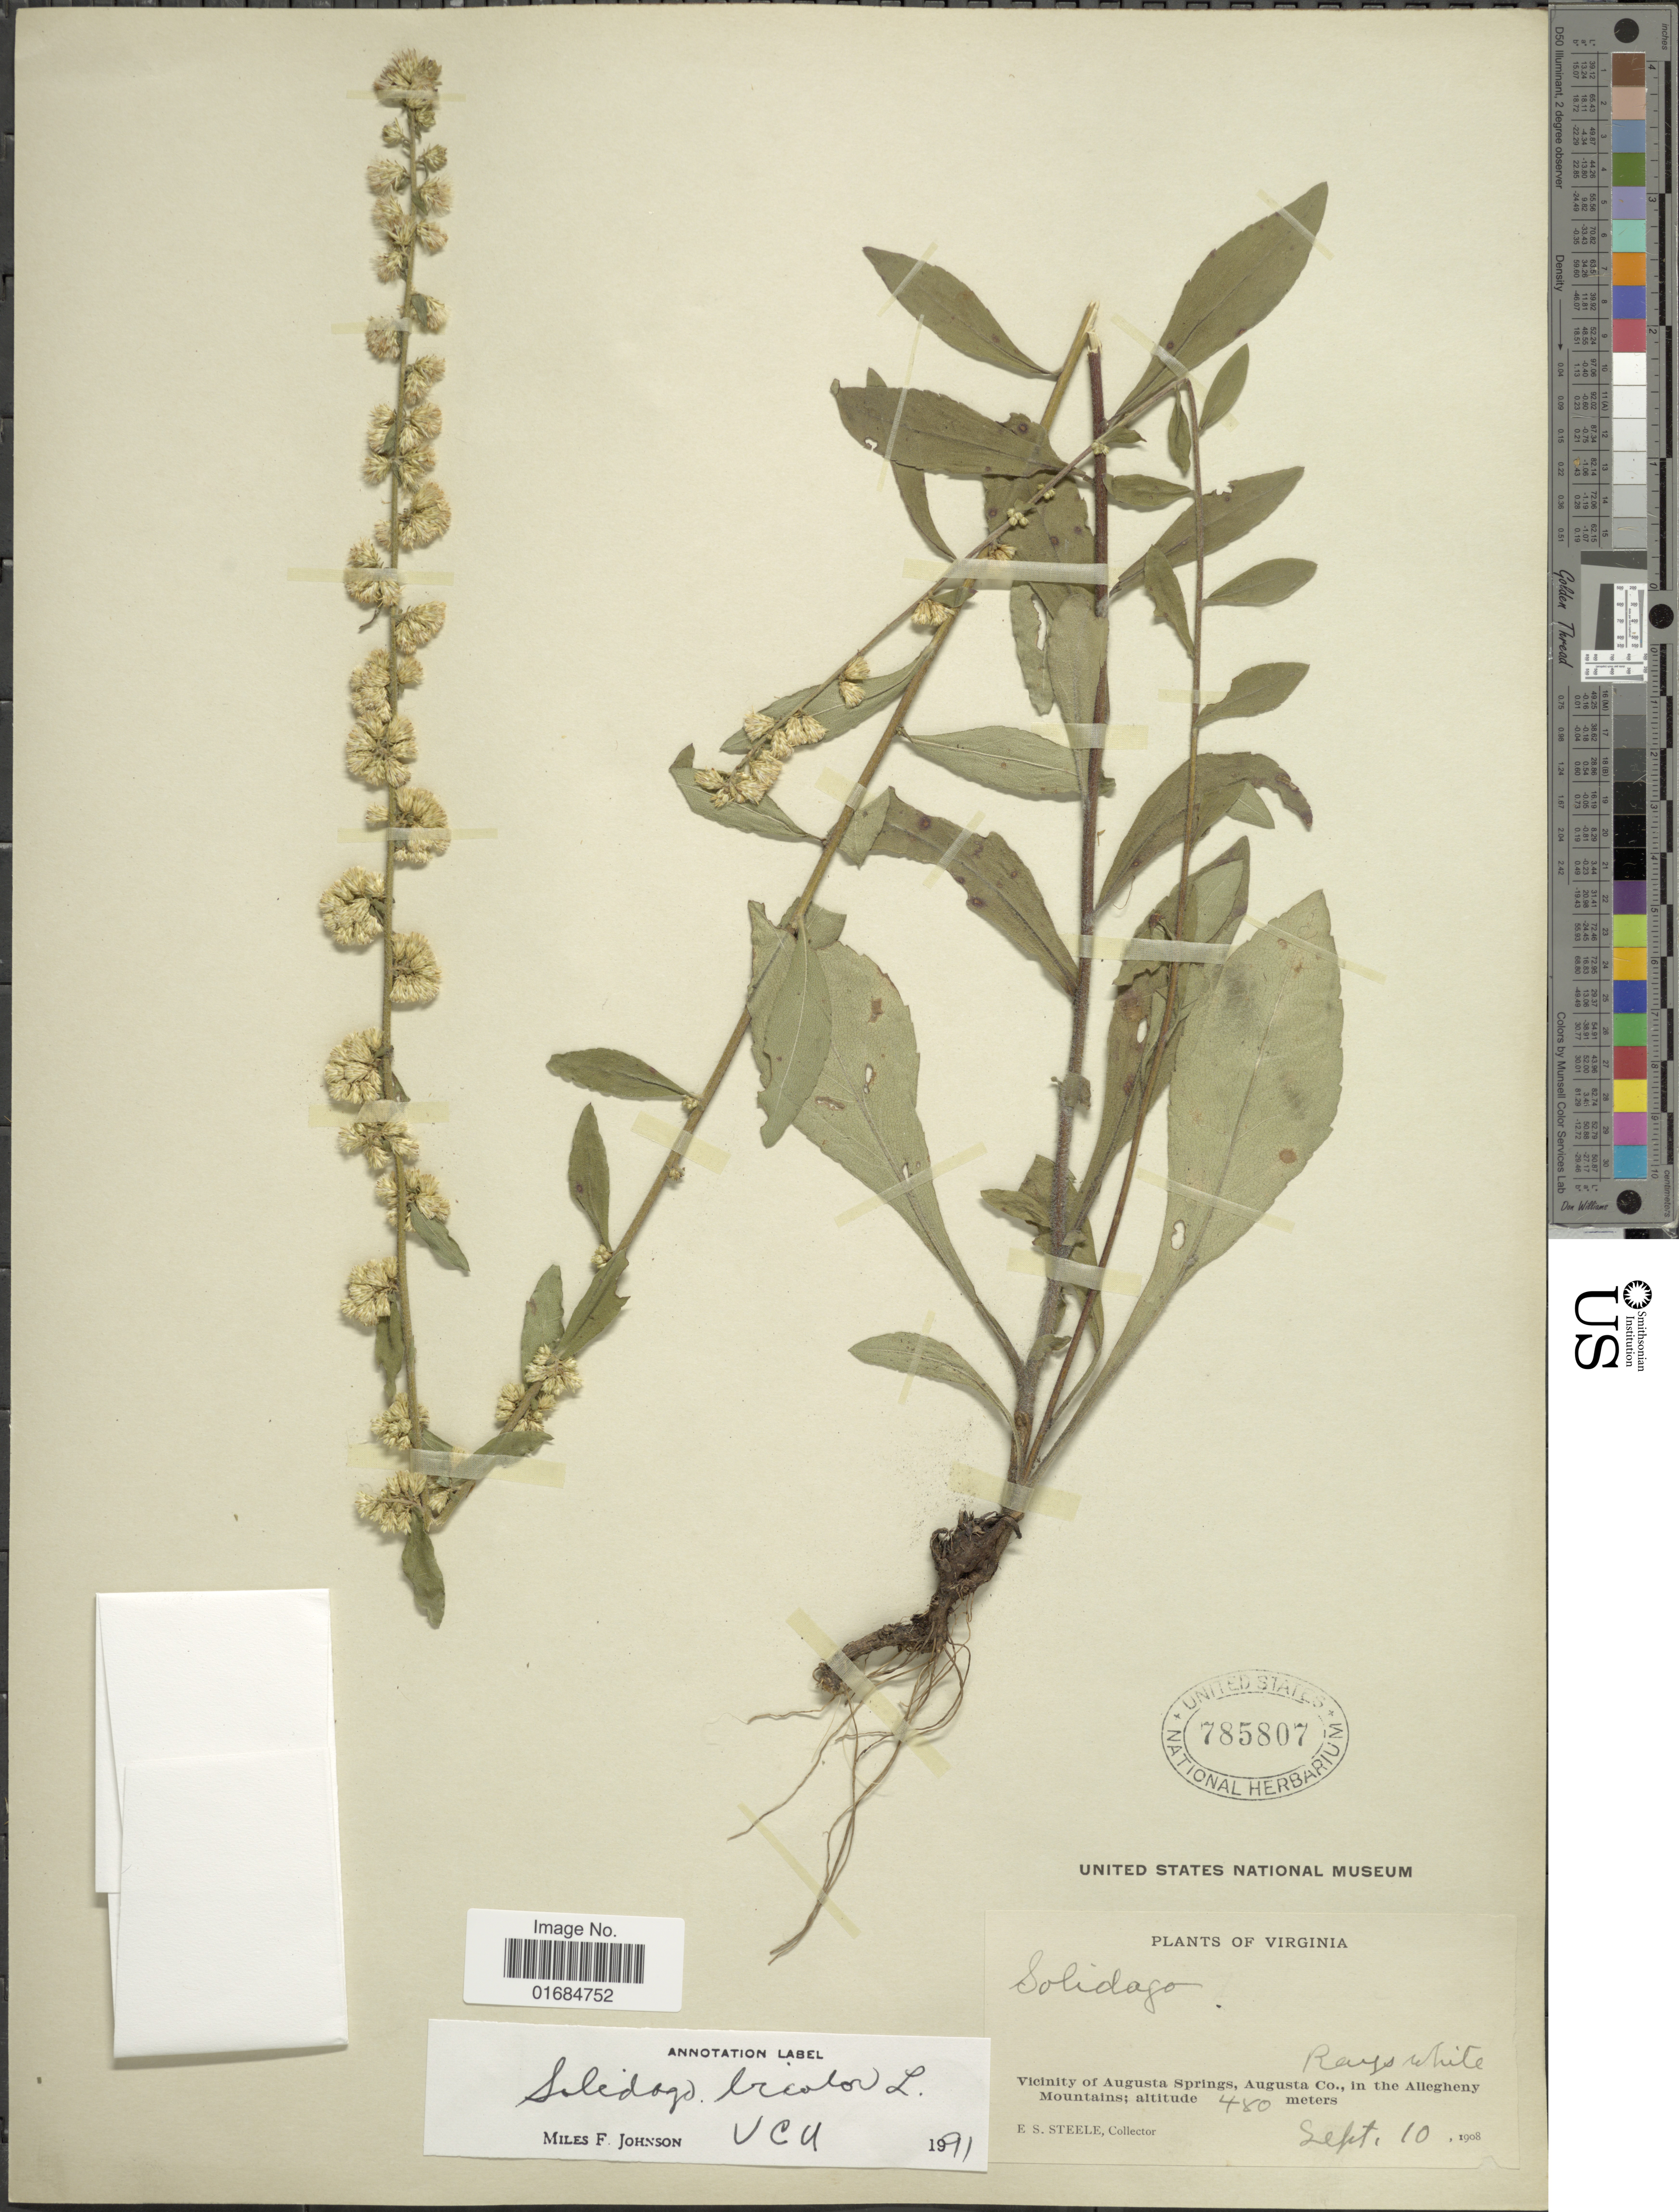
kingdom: Plantae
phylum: Tracheophyta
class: Magnoliopsida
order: Asterales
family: Asteraceae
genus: Solidago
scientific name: Solidago bicolor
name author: L.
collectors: E. Steele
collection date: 1908-09-10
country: United States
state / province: Virginia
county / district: Augusta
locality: Vicinity of Augusta Springs, Augusta Co., in the Allegheny Mountains.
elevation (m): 480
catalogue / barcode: US 785807